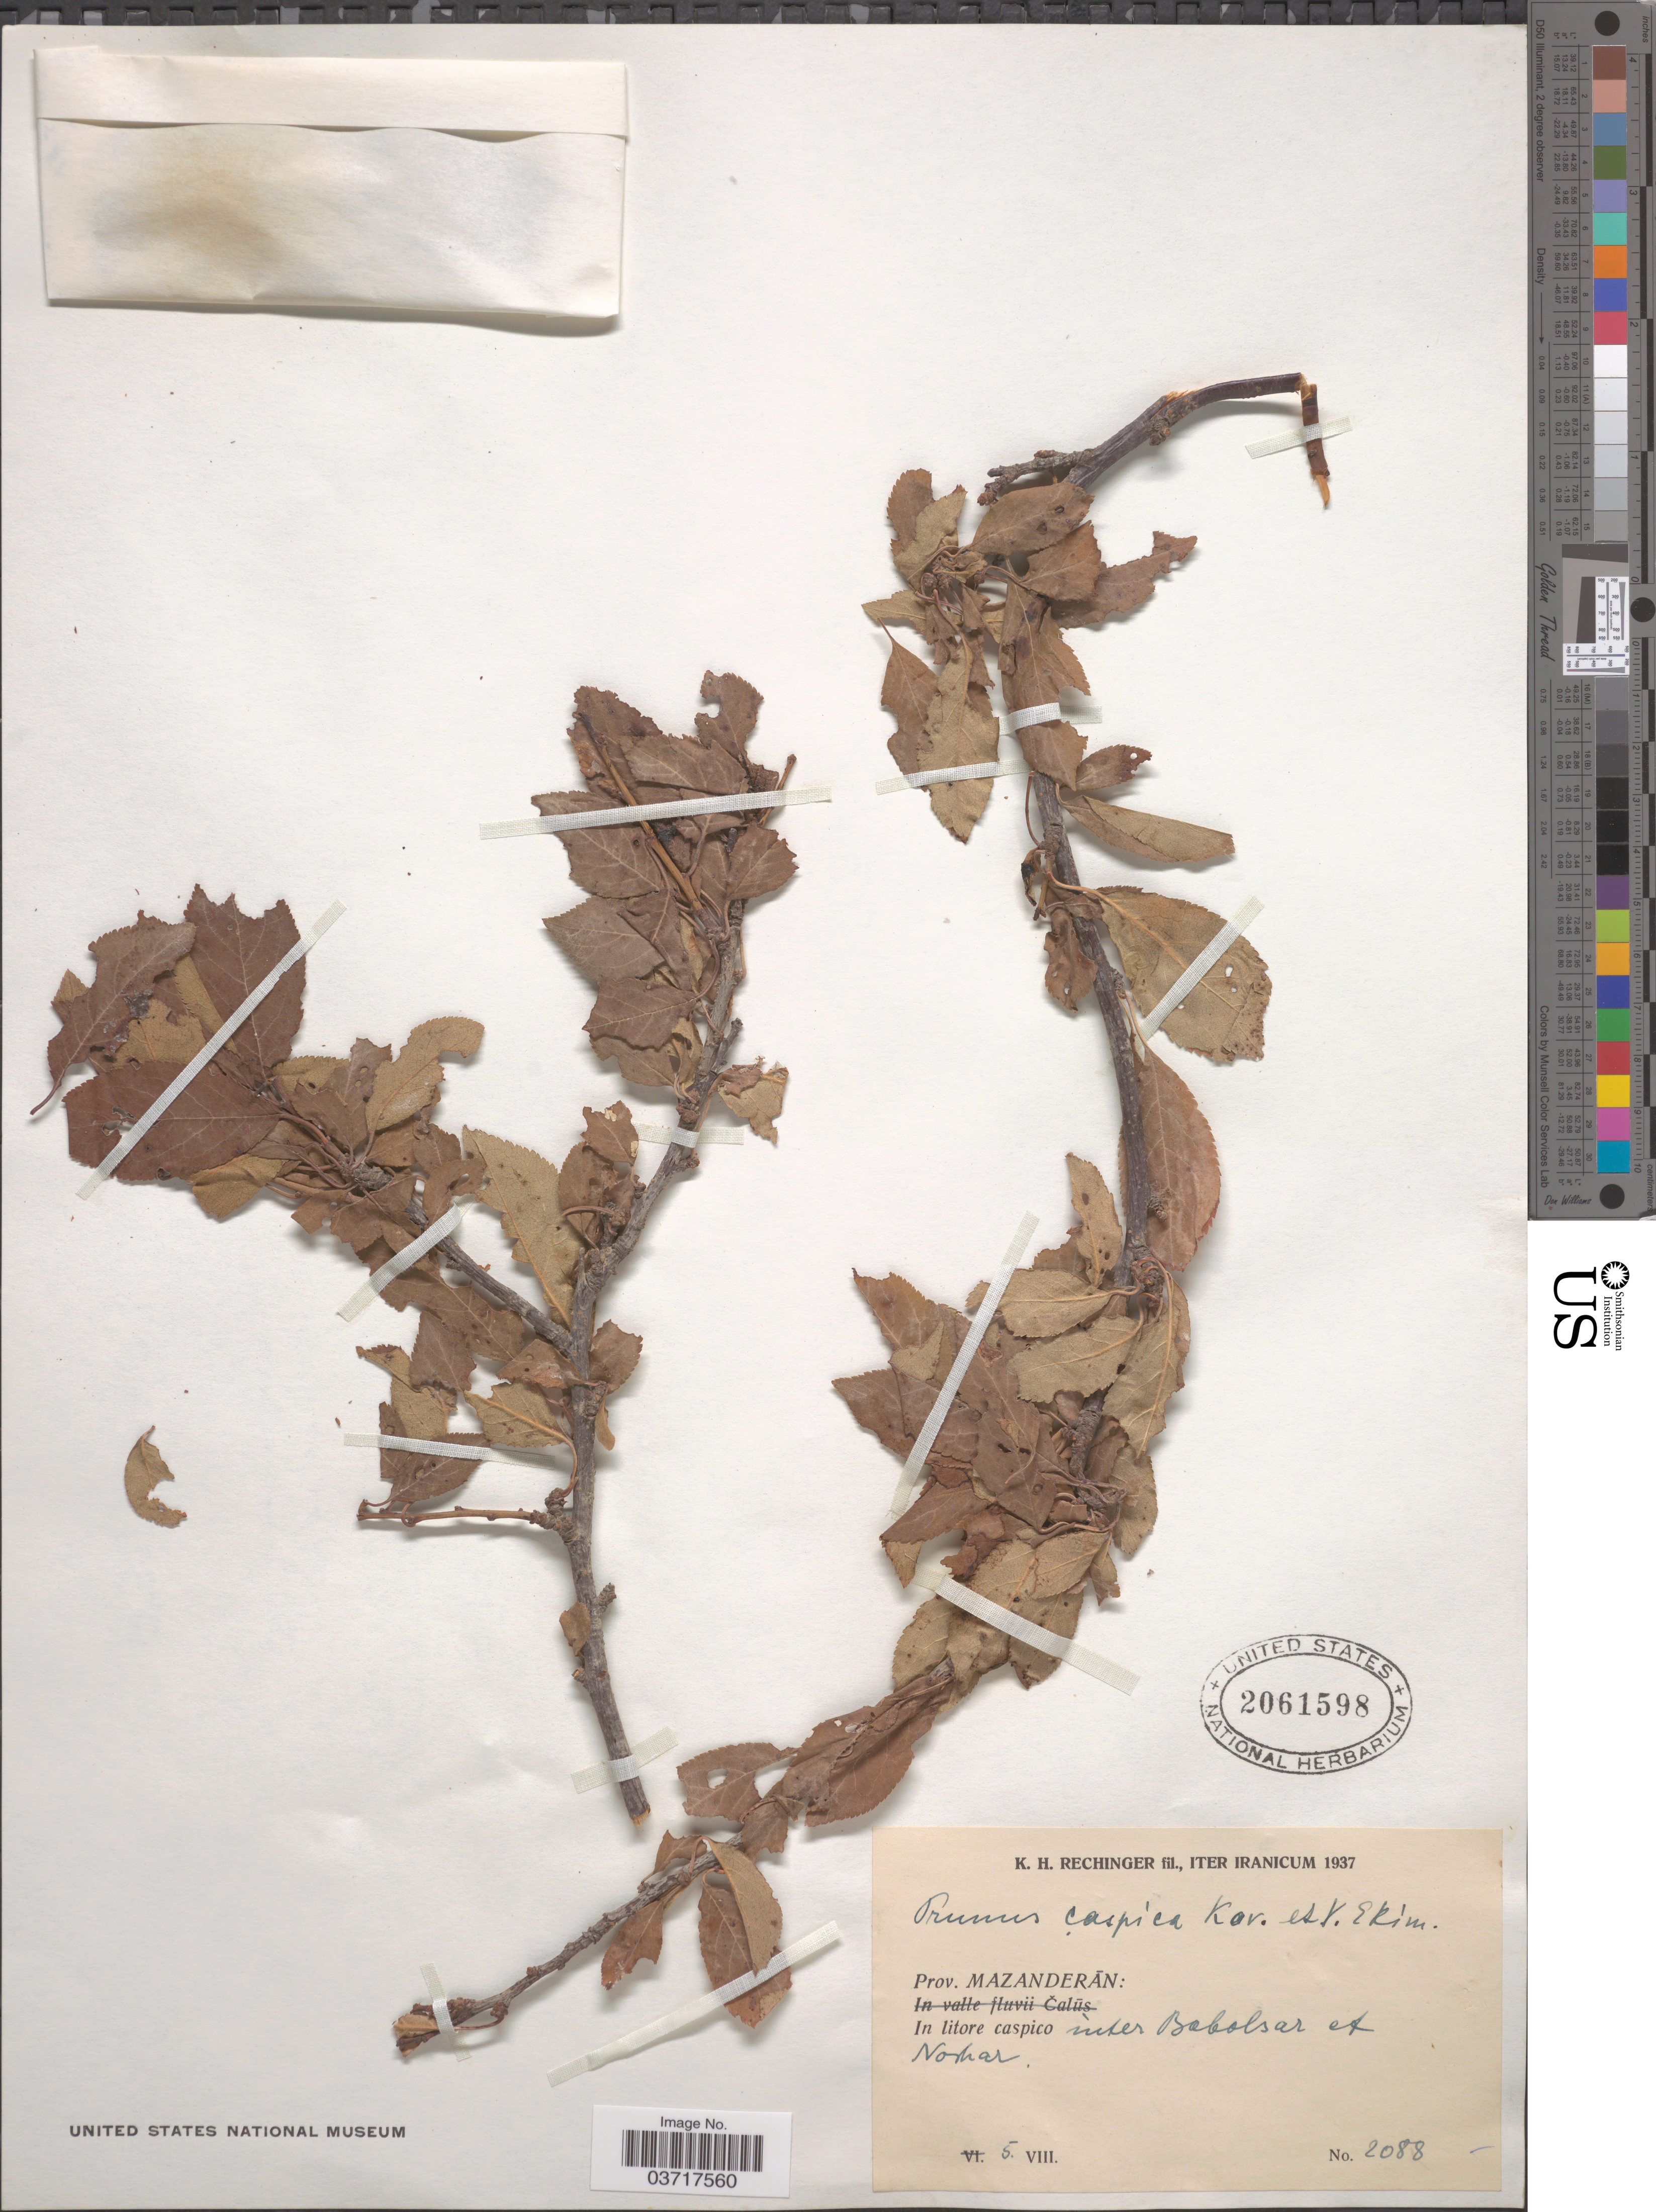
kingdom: Plantae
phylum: Tracheophyta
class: Magnoliopsida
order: Rosales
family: Rosaceae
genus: Prunus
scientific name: Prunus caspica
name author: Kovalev & Ekimov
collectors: K. H. Rechinger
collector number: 2088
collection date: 1937-08-05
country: Iran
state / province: Mazandaran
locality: Iter iranicum [unsure placement] In litore caspico inter Babolsar et Norhar. [interpreted]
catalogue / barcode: US 2061598